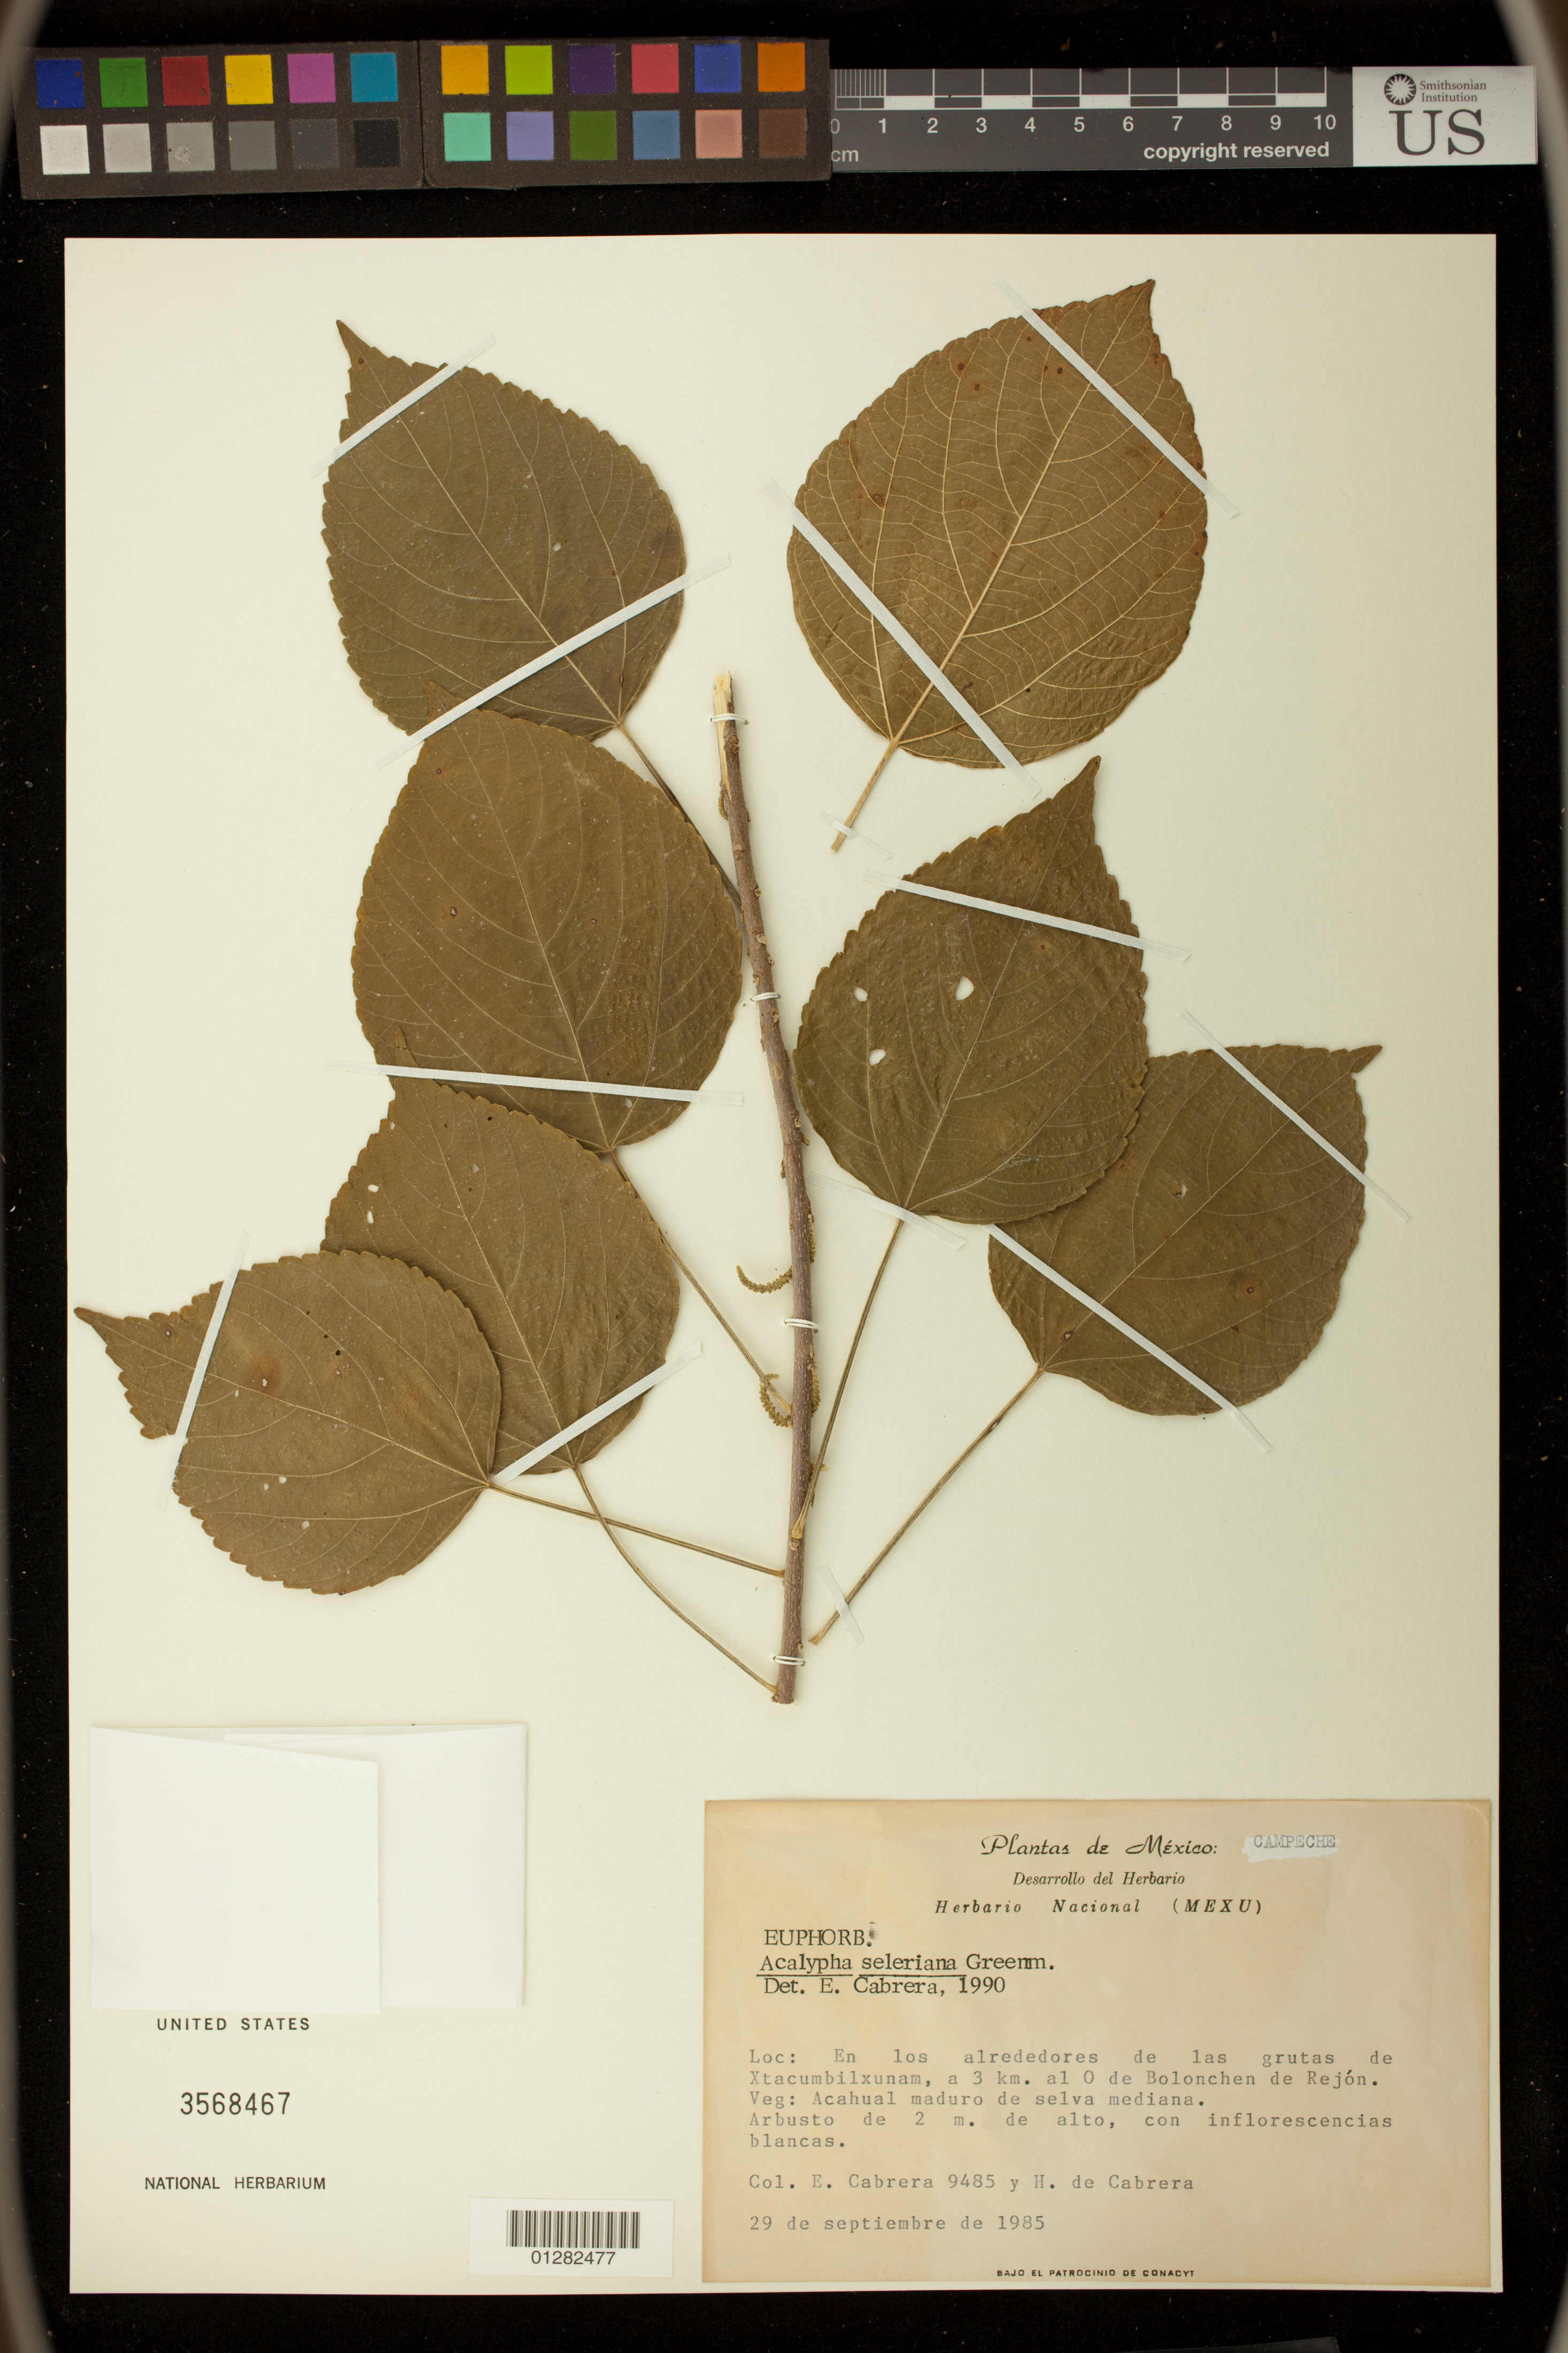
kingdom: Plantae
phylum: Tracheophyta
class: Magnoliopsida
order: Malpighiales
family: Euphorbiaceae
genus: Acalypha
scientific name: Acalypha seleriana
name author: Greenm.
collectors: E. Cabrera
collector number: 9485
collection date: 1985-09-29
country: Mexico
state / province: Campeche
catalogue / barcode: US 3568467